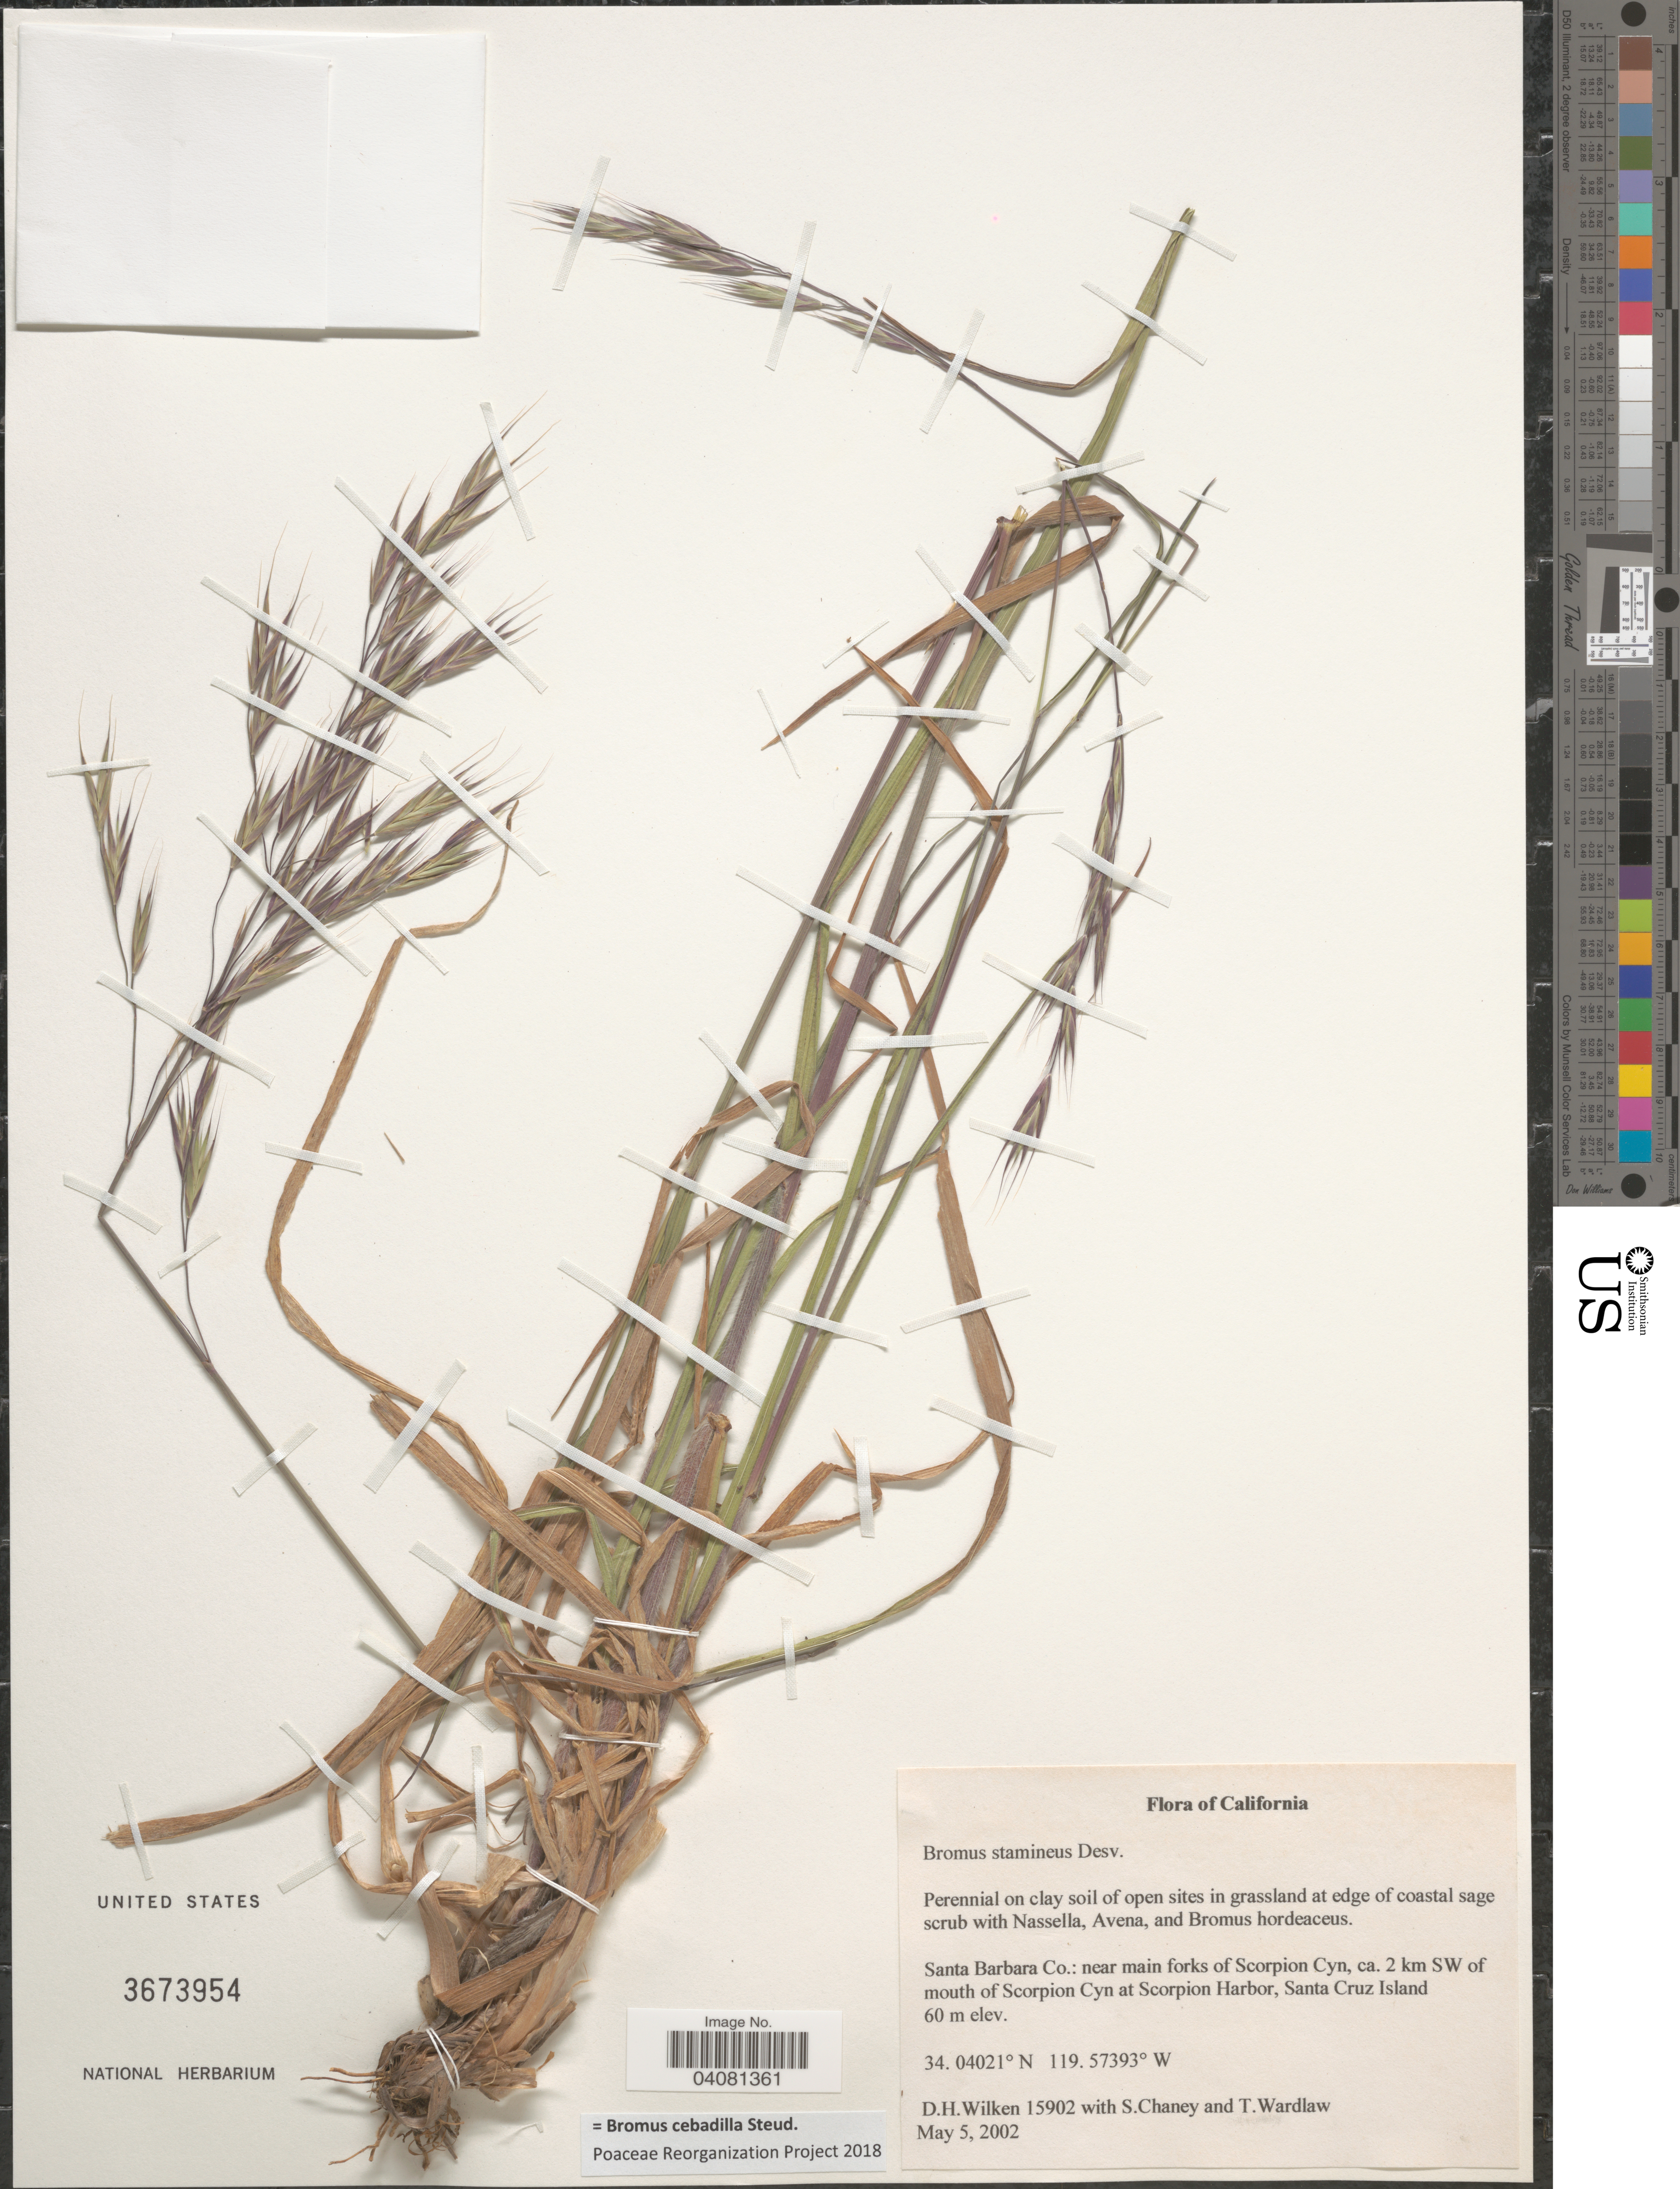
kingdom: Plantae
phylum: Tracheophyta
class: Liliopsida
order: Poales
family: Poaceae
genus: Bromus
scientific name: Bromus cebadilla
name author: Steud.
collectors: D. Wilken, S. Chaney & T. Wardlaw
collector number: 15902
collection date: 2002-05-05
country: United States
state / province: California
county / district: Santa Barbara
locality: Perennial on clay soil of open sites in grassland at edge of coastal sage scrub. Santa Barbara Co.: near main forks of Scorpion Cyn, ca. 2 km SW of mouth of Scorpion Cyn at Scorpion Harbor, Santa Cruz Island.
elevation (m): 18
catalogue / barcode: US 3673954